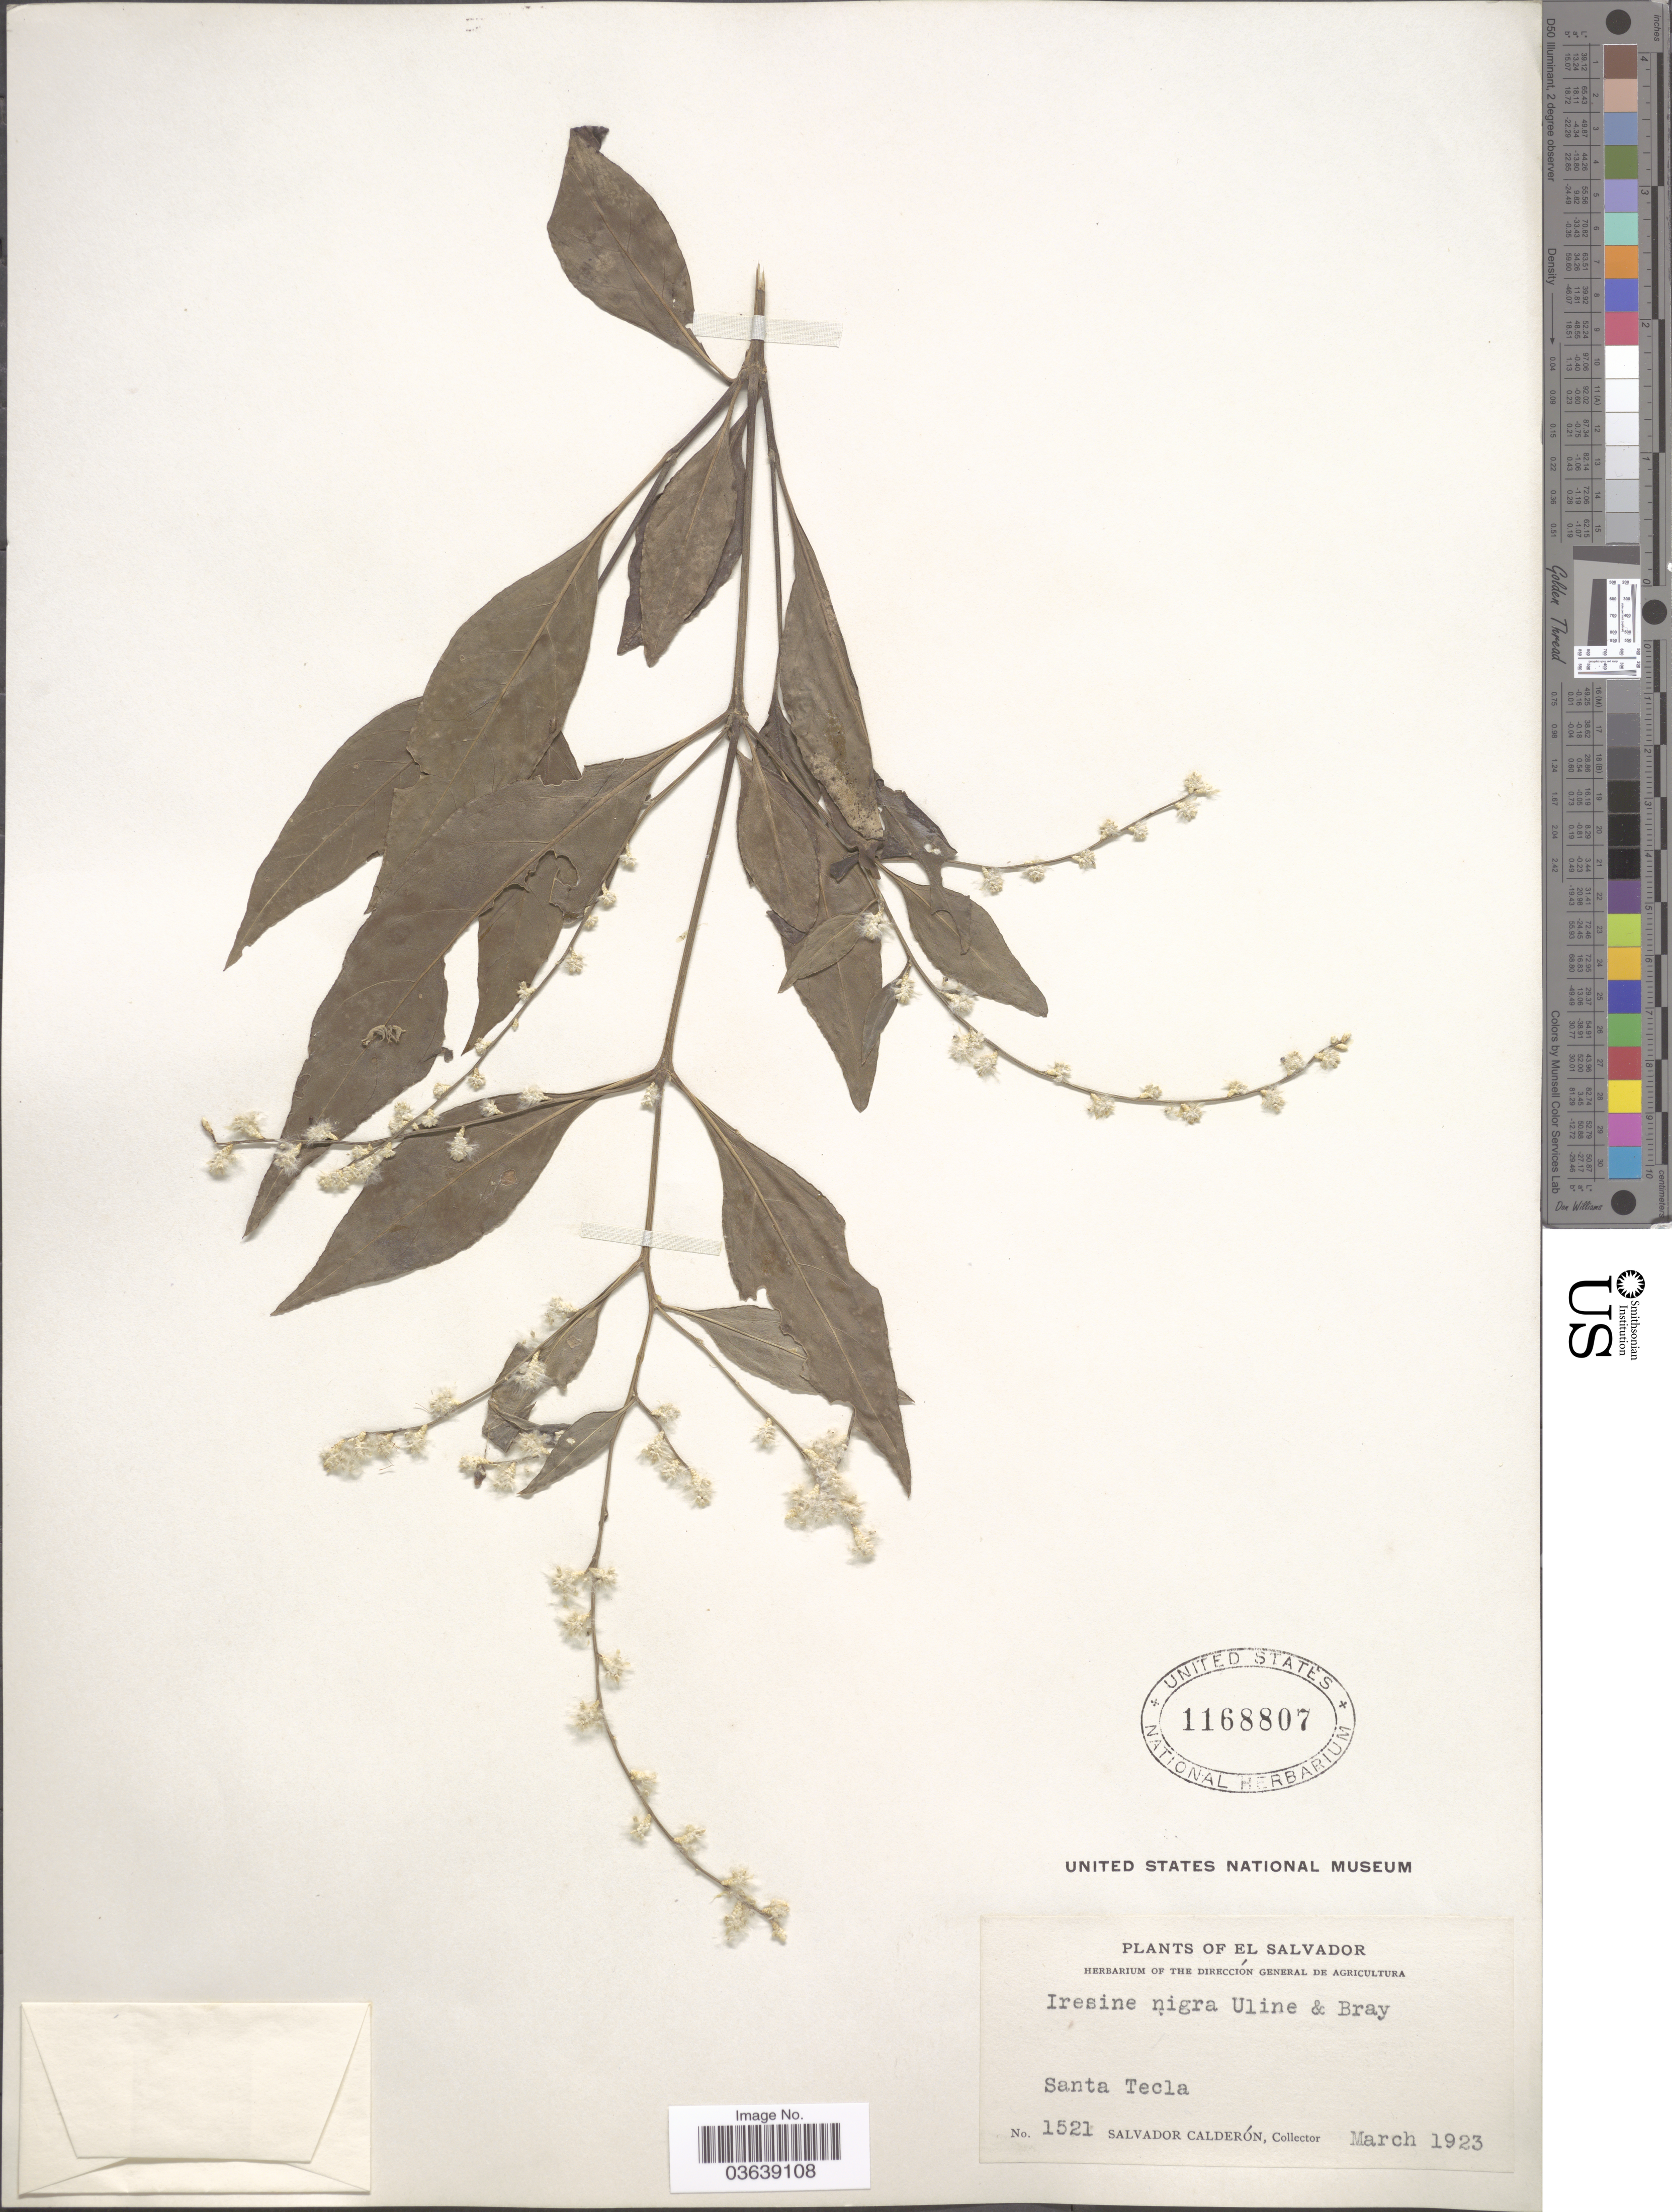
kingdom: Plantae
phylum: Tracheophyta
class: Magnoliopsida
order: Caryophyllales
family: Amaranthaceae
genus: Iresine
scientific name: Iresine nigra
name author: Uline & W.L. Bray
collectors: S. Calderón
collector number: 1521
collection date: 1923-03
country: El Salvador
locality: Santa Tecla.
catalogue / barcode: US 1168807